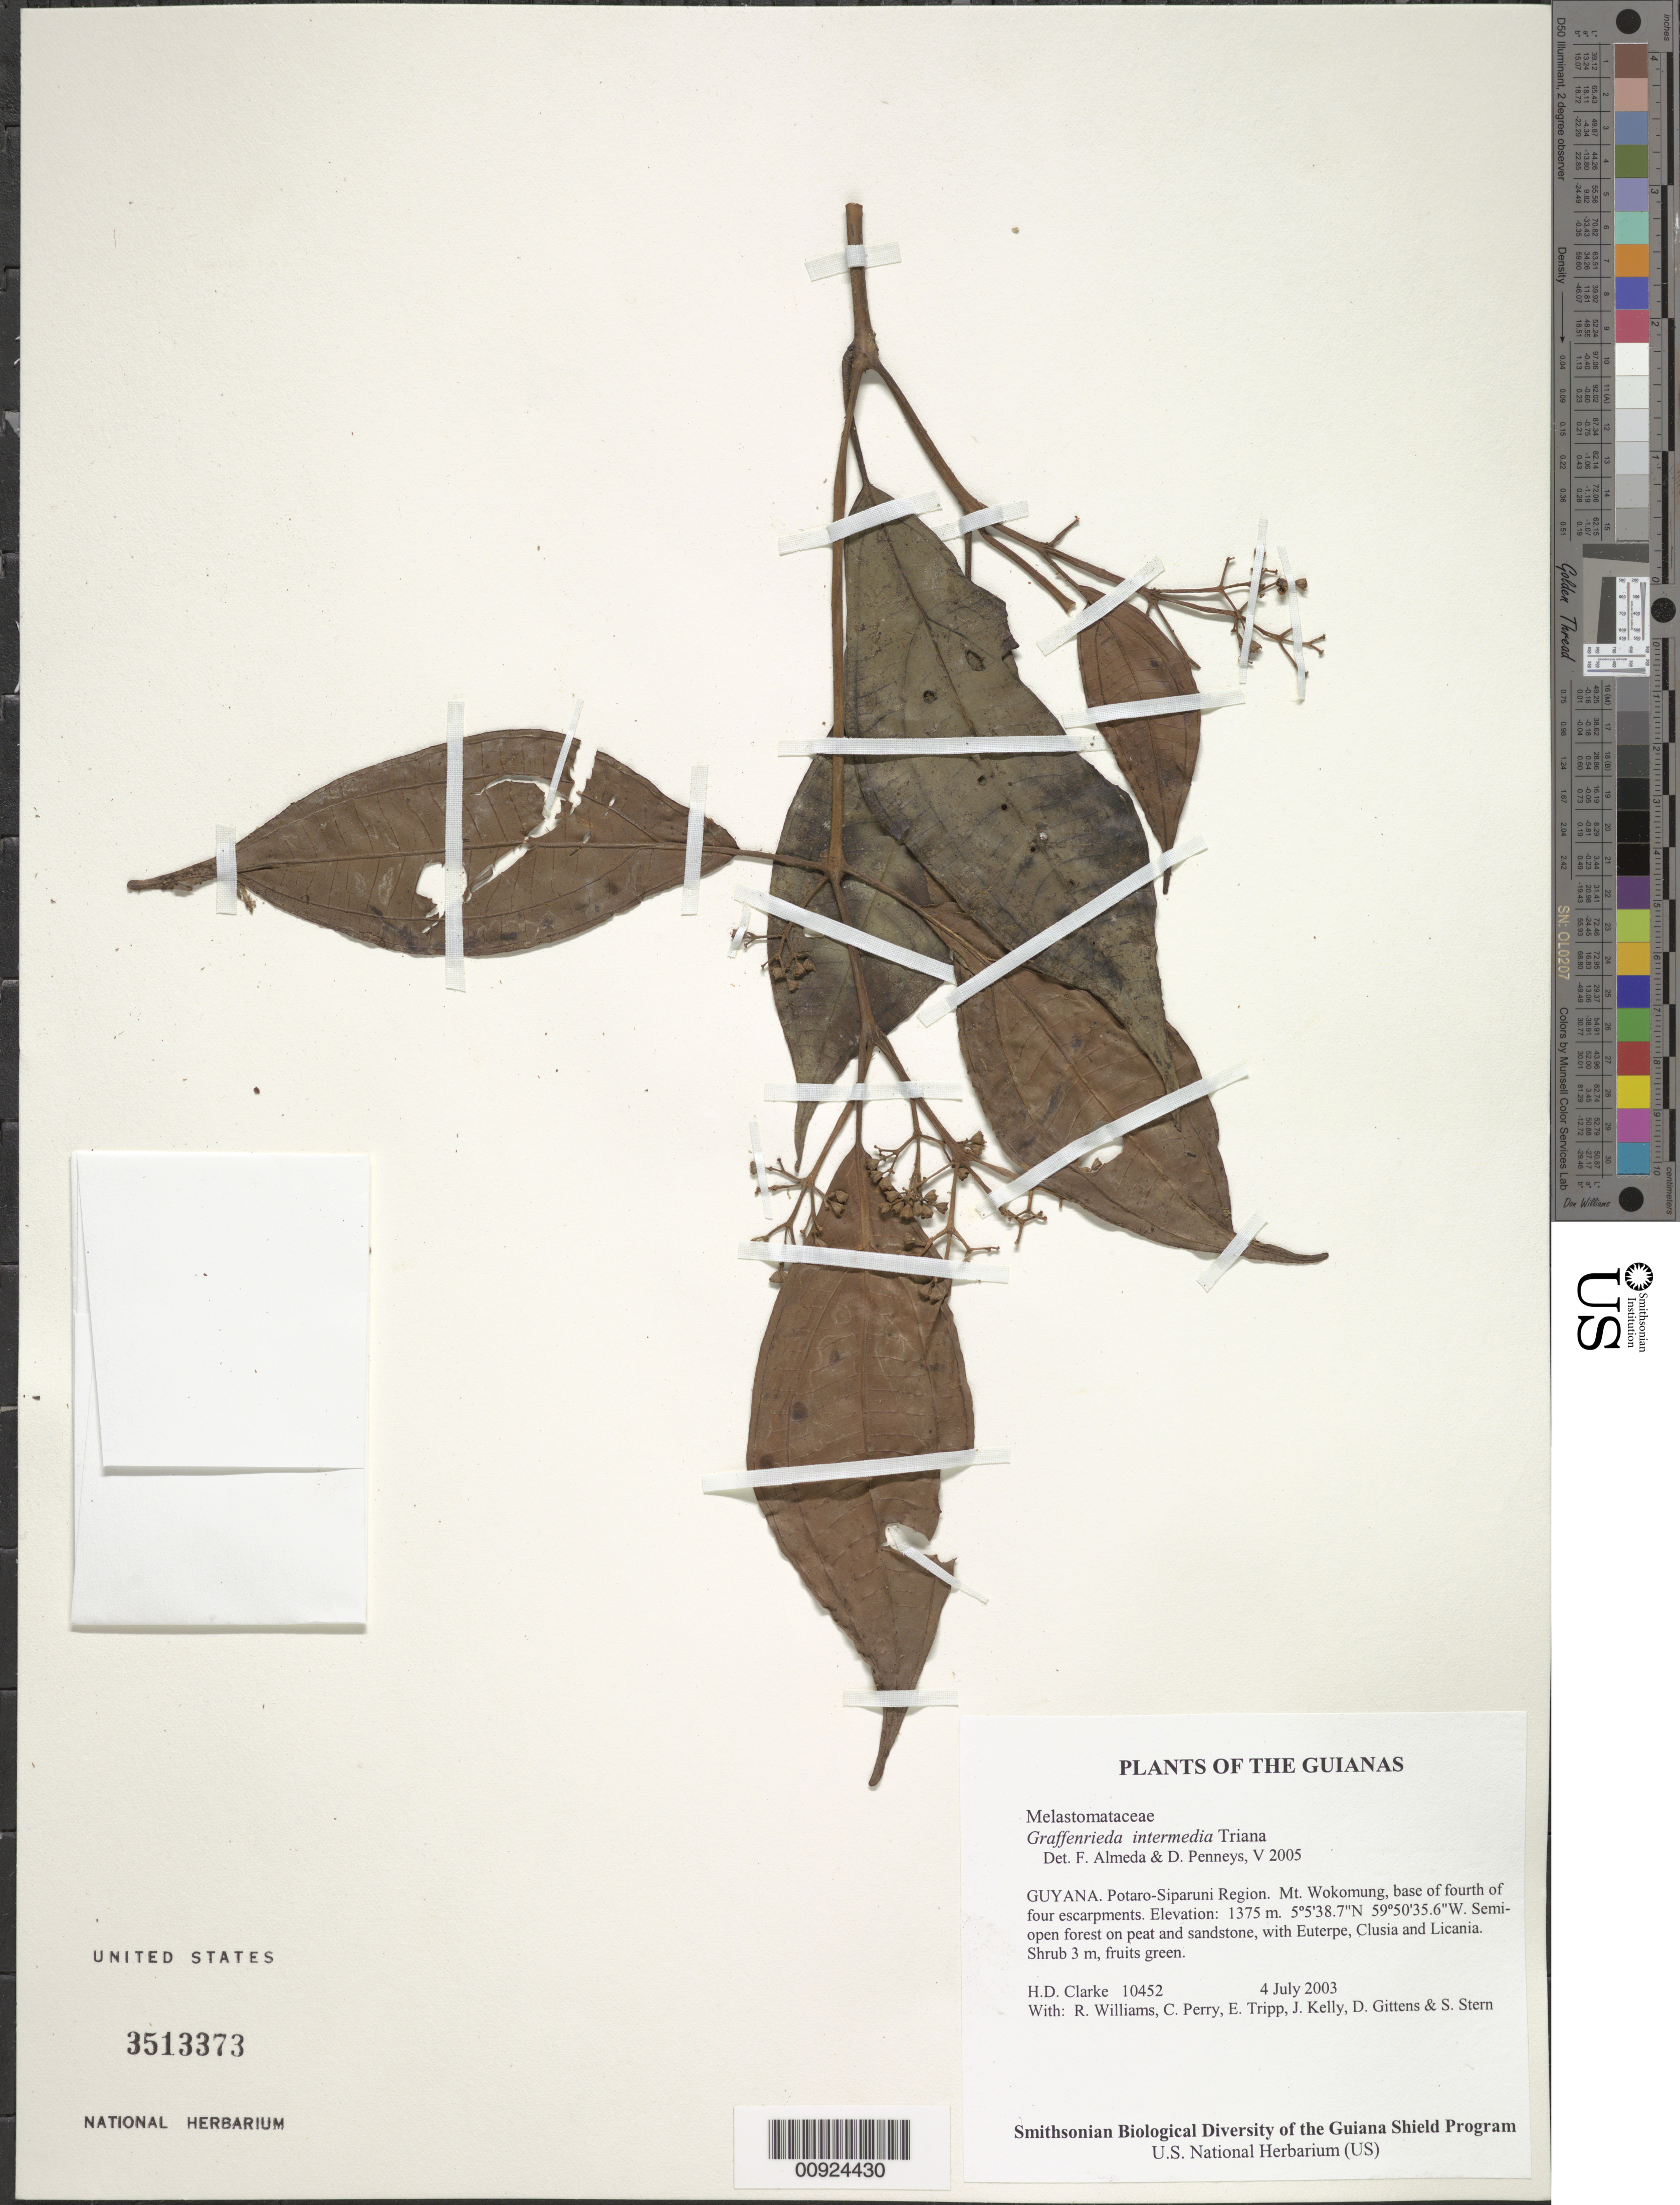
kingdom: Plantae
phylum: Tracheophyta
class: Magnoliopsida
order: Myrtales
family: Melastomataceae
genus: Graffenrieda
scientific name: Graffenrieda intermedia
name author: Triana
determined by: Almeda, F.; Penneys, D. S.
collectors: H. D. Clarke, R. Williams, C. Perry, E. Tripp, J. Kelly, D. Gittens & S. R. Stern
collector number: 10452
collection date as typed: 4 July 2003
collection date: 2003-07-04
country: Guyana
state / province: Potaro-Siparuni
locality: Mt. Wokomung, base of fourth of four escarpments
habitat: Semi-open forest on peat and sandstone, with Euterpe, Clusia and Licania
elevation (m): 1375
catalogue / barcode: US 3513373